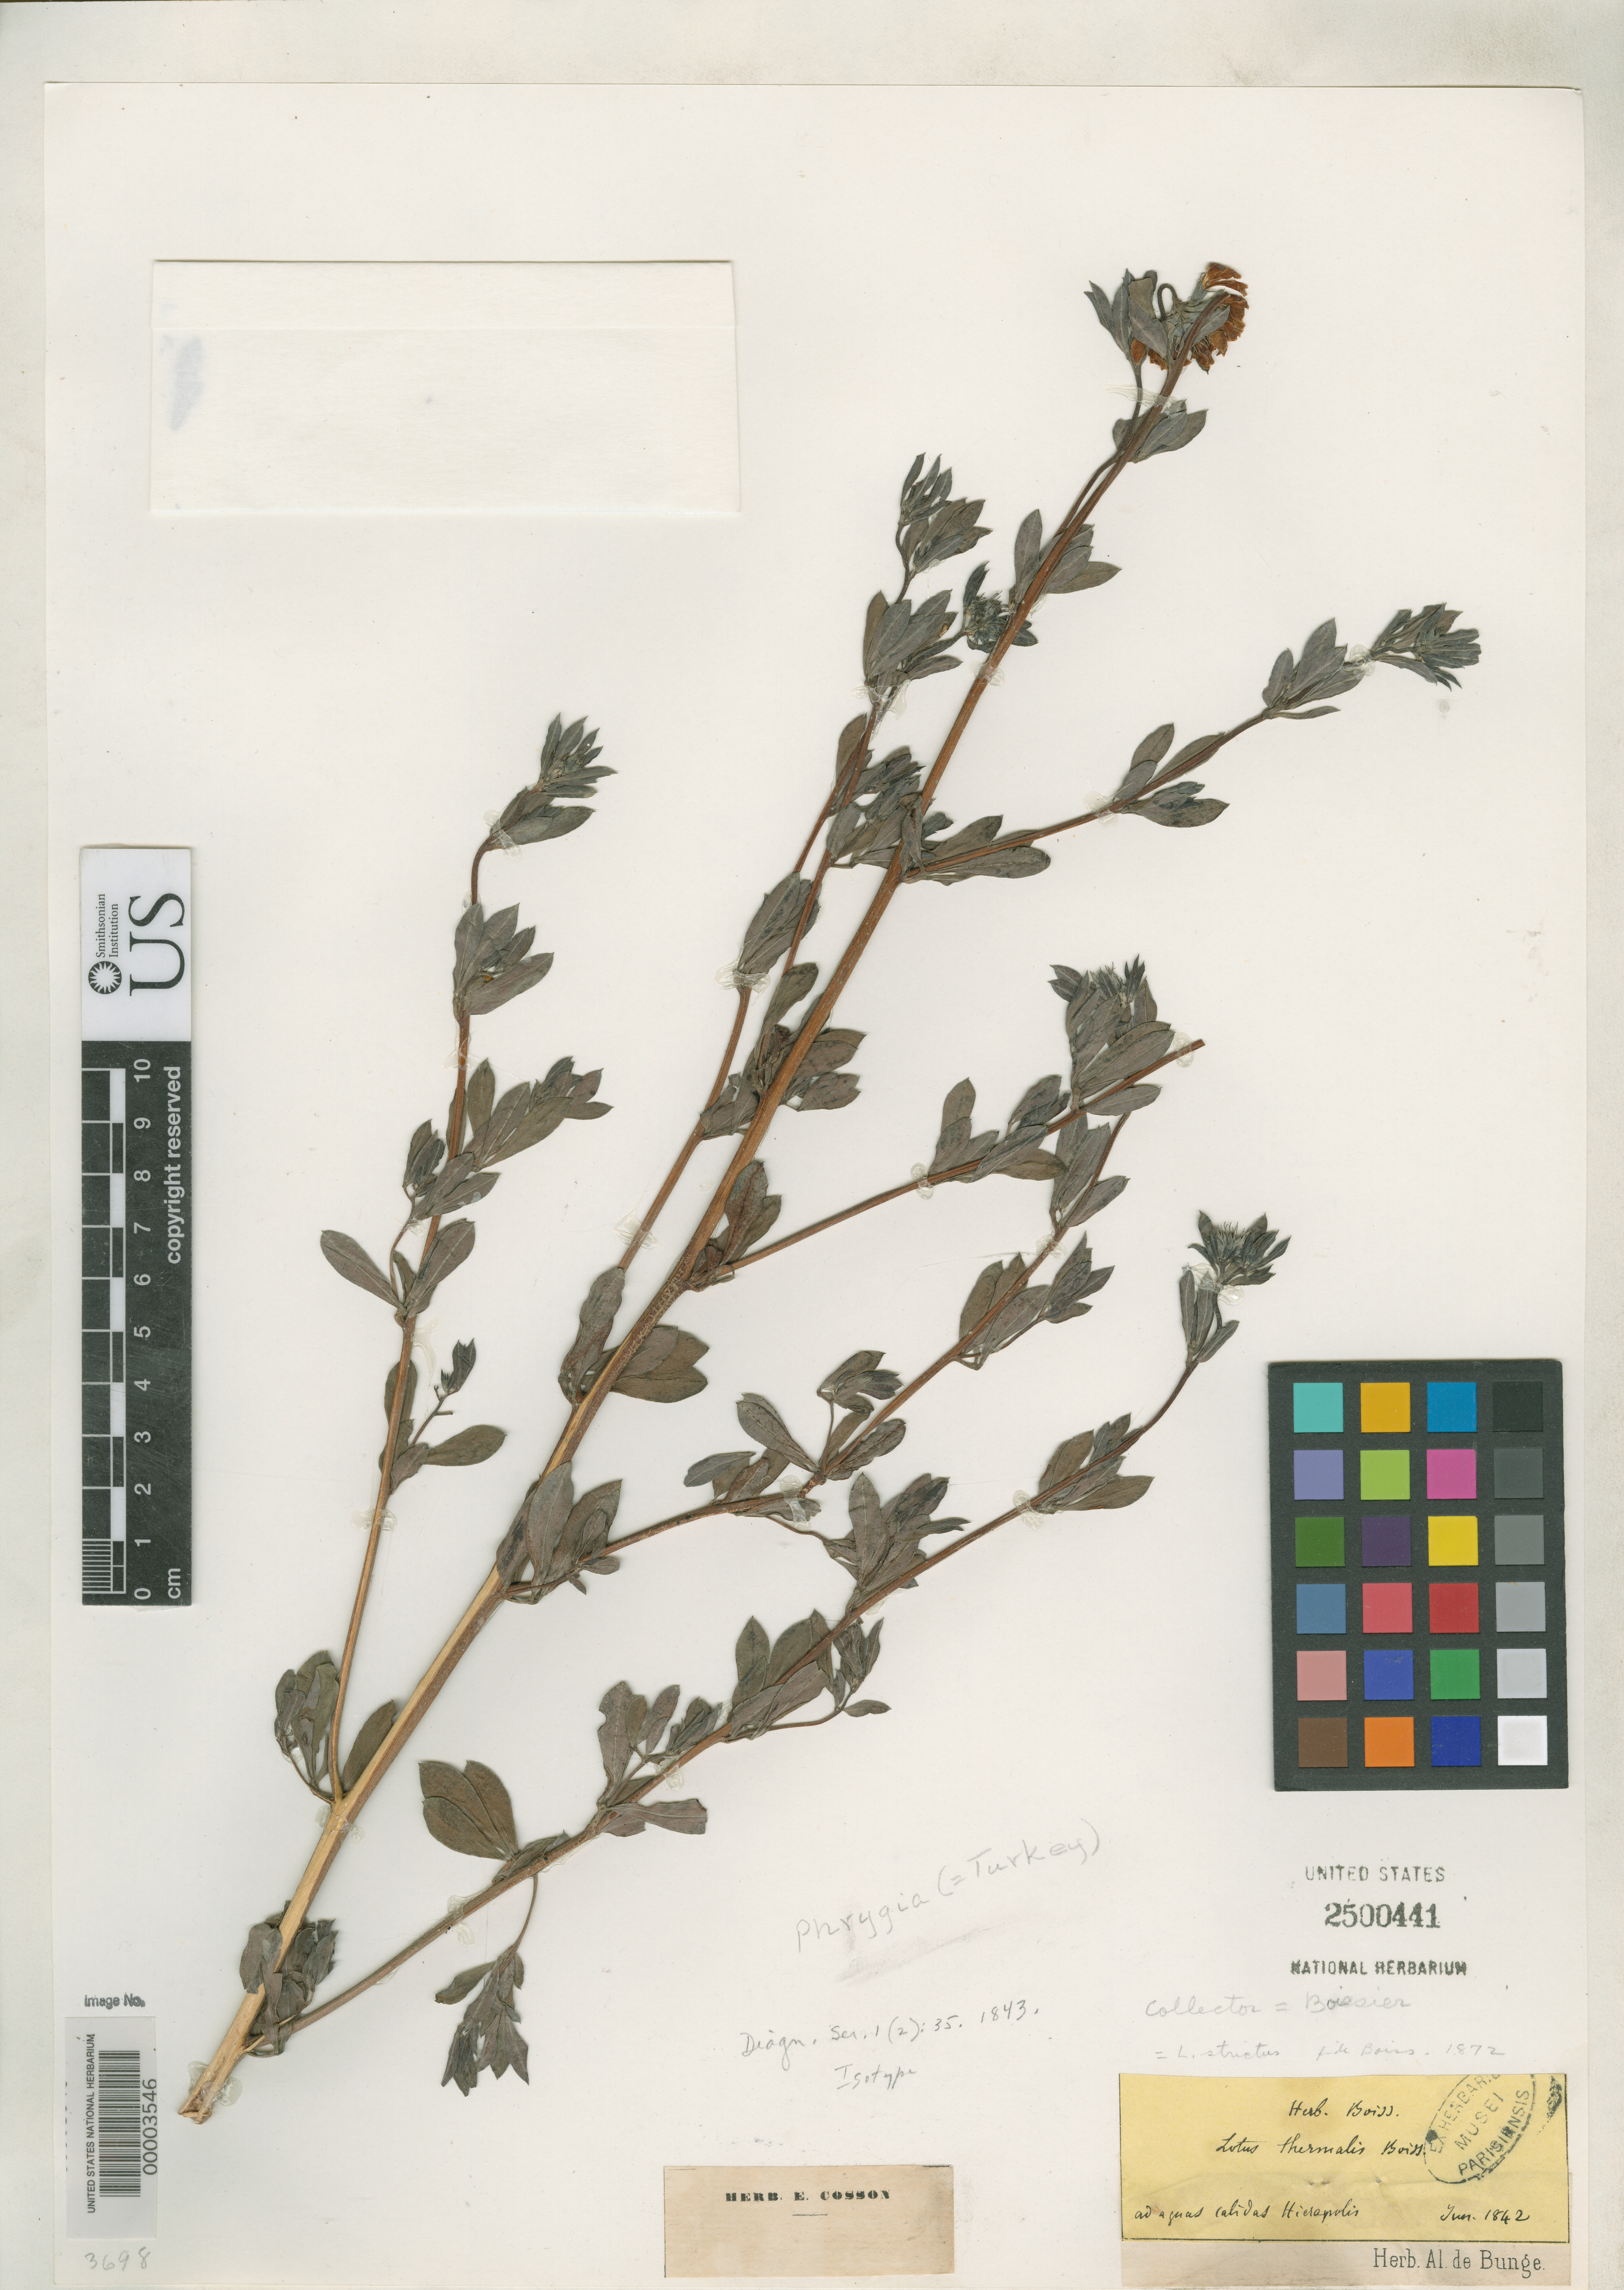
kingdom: Plantae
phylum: Tracheophyta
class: Magnoliopsida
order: Fabales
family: Fabaceae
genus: Lotus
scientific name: Lotus thermalis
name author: Boiss.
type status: Isotype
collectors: P. Boissier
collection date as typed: Jun 1842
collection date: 1842-06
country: Turkey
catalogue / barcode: US 2500441